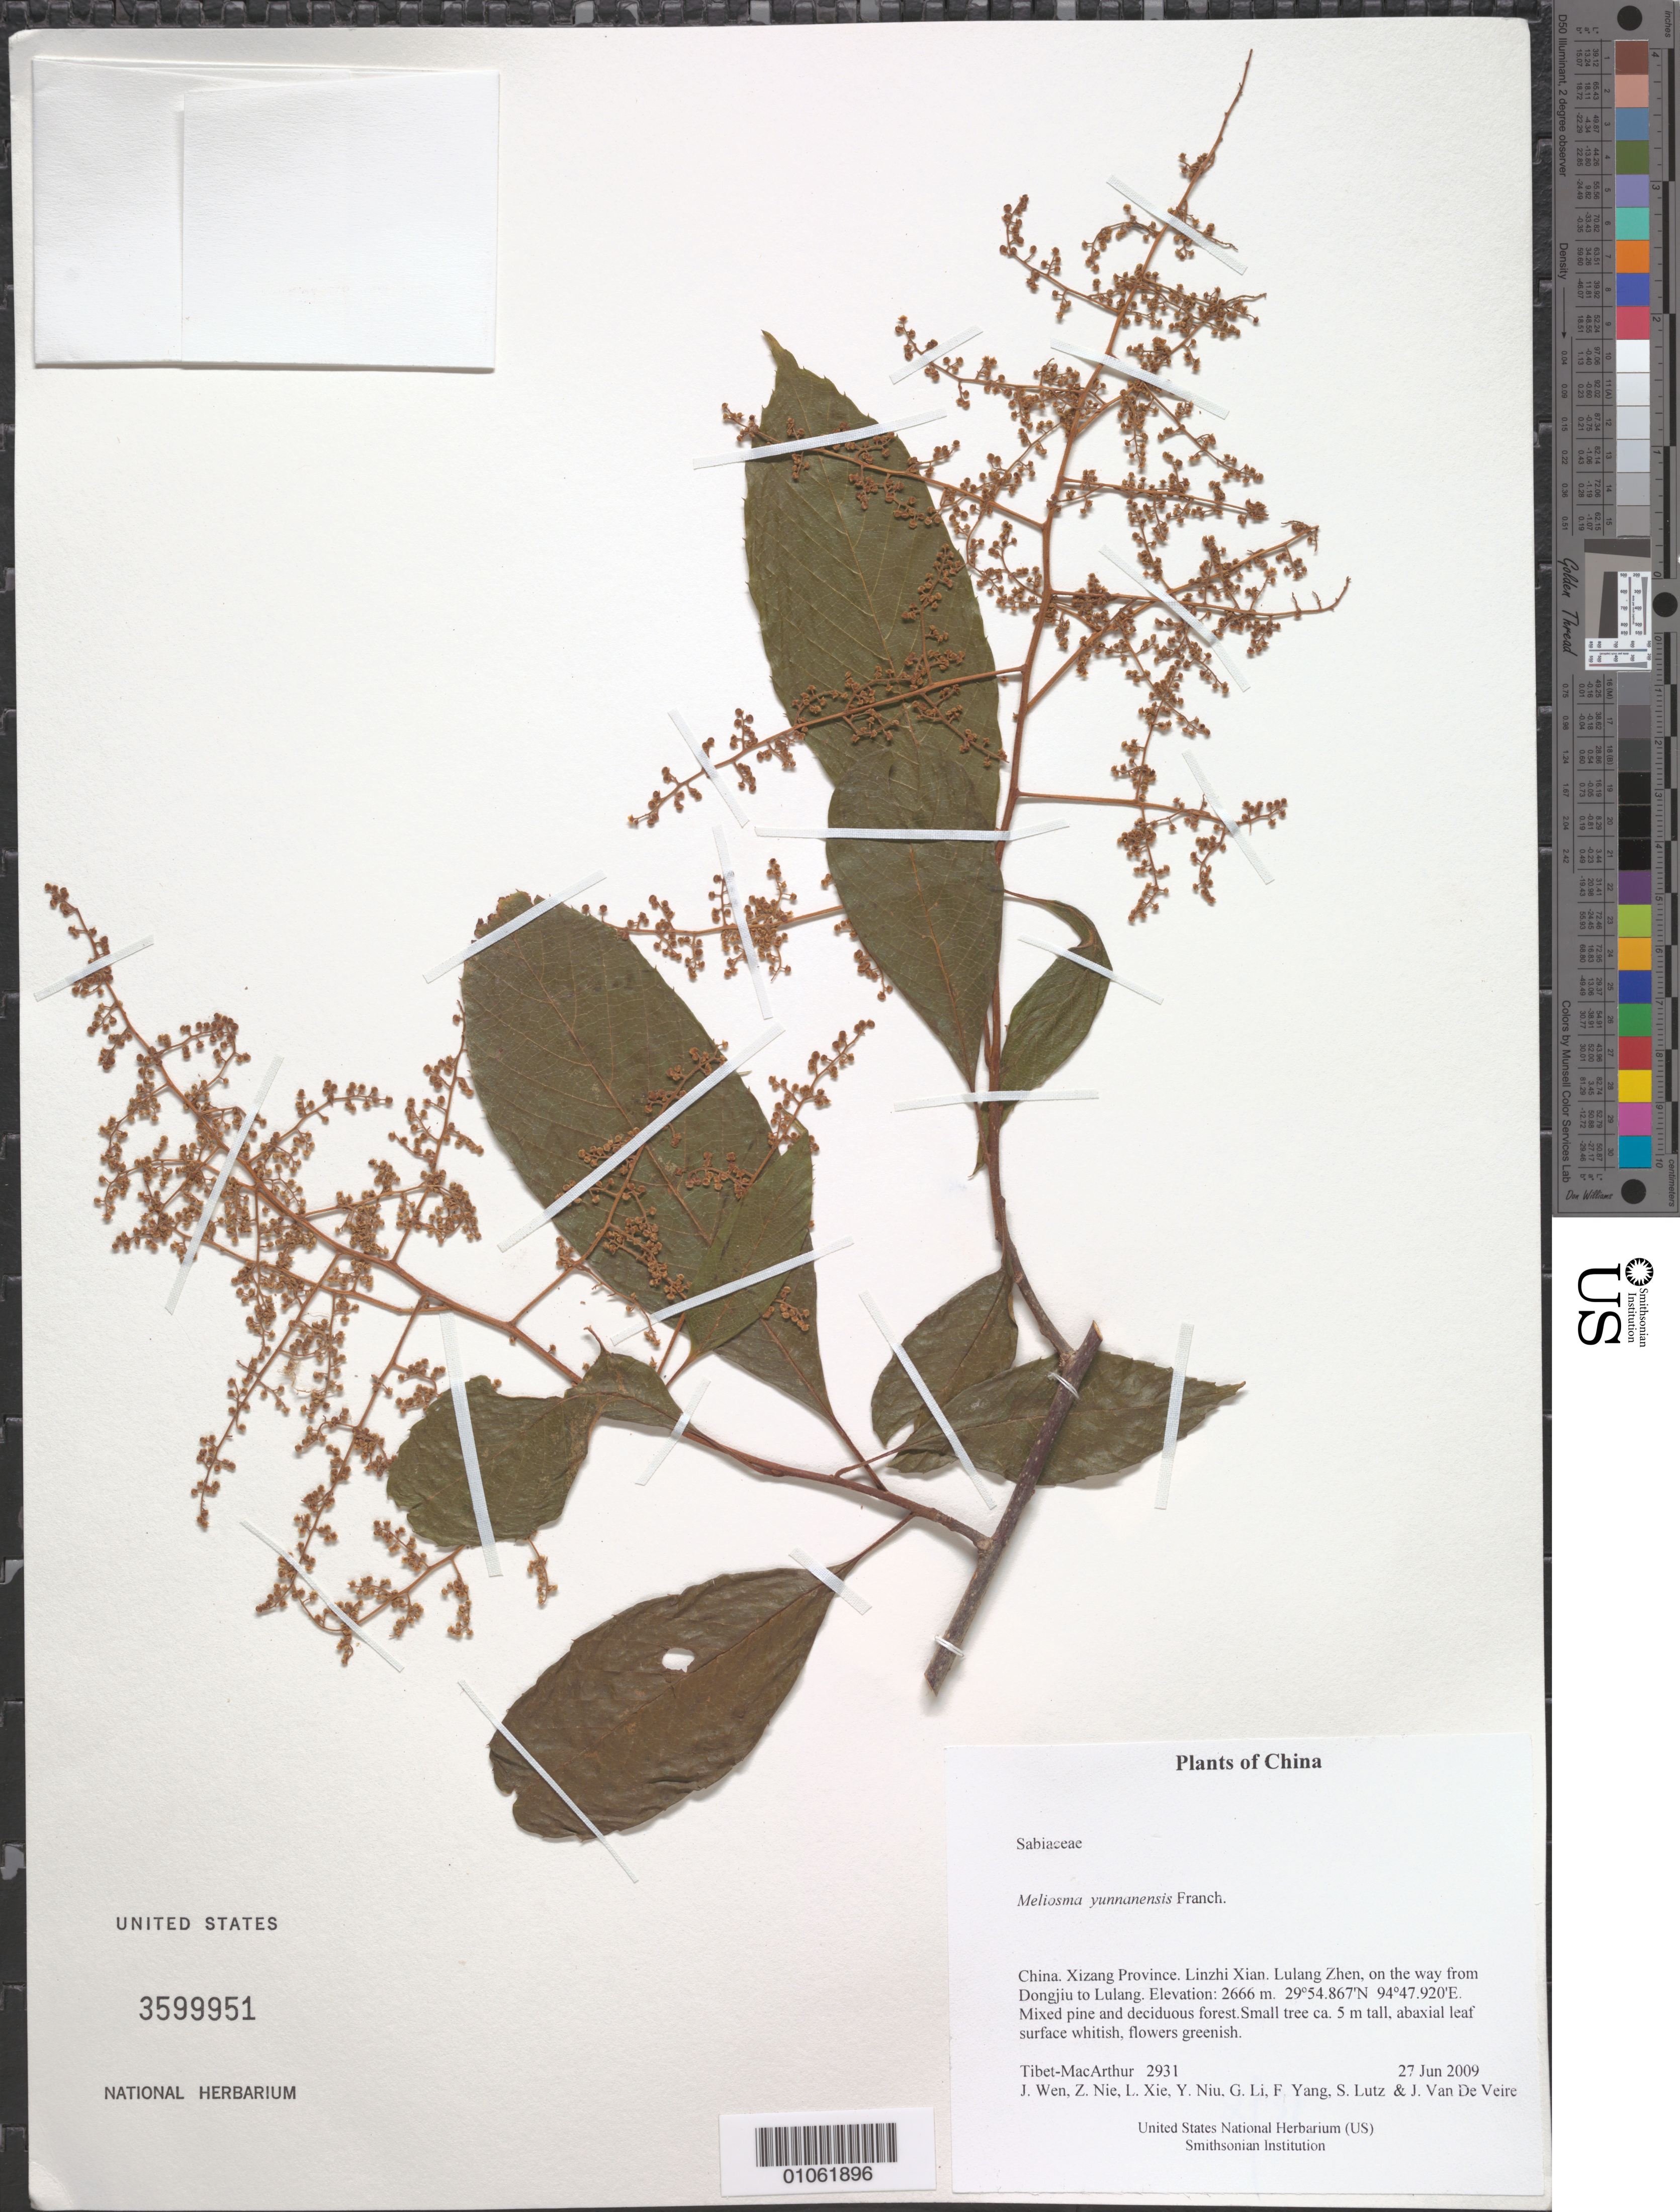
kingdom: Plantae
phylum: Tracheophyta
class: Magnoliopsida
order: Proteales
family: Sabiaceae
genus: Meliosma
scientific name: Meliosma yunnanensis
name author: Franch.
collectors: Tibet-MacArthur, J. Wen, Z. Nie, L. Xie, Y. Niu, G. Li, F. Yang, S. Lutz & J. Van De Veire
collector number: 2931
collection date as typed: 27 Jun 2009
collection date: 2009-06-27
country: China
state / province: Xizang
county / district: Linzhi Xian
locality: Lulang Zhen, on the way from Dongjiu to Lulang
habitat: Mixed pine and deciduous forest.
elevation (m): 2666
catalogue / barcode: US 3599951